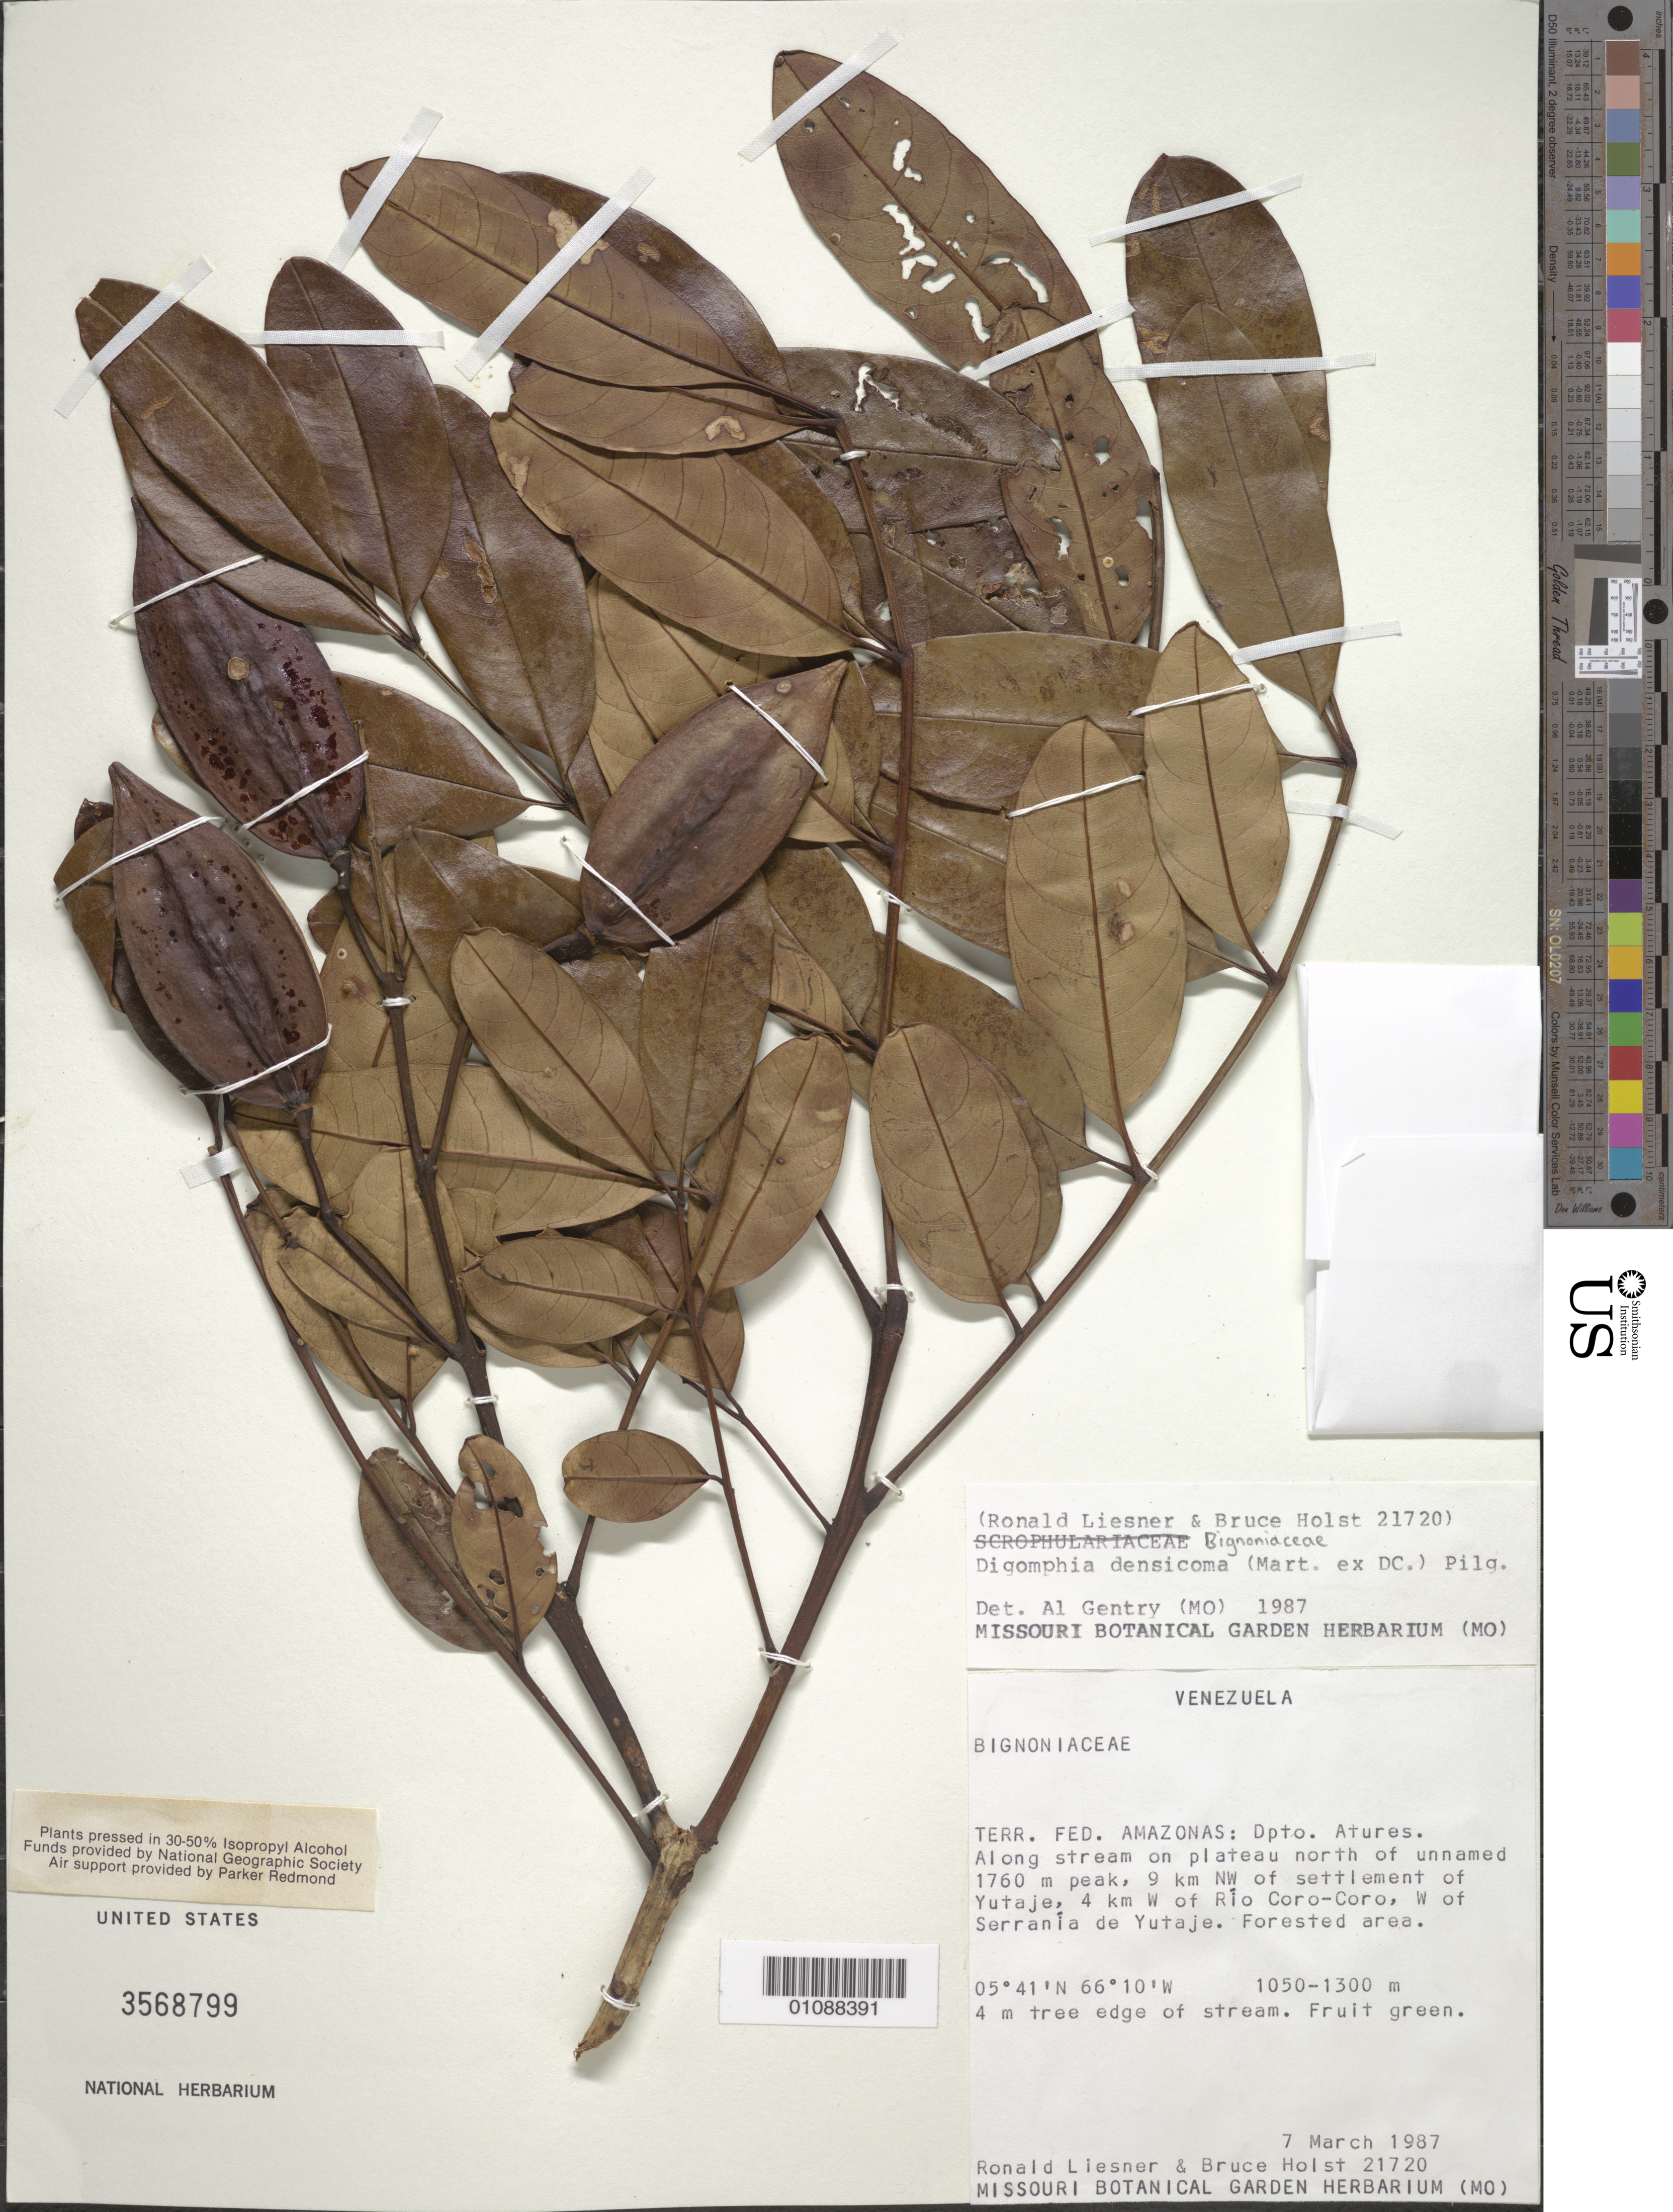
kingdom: Plantae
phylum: Tracheophyta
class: Magnoliopsida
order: Lamiales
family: Bignoniaceae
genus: Digomphia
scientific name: Digomphia densicoma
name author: (Mart. ex DC.) Pilg.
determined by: Gentry, A. H.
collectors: R. L. Liesner & B. Holst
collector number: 21720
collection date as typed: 7-Mar-87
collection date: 1987-03-07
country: Venezuela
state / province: Amazonas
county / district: Atures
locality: North of unnamed 1760m peak, 9 km NW of settlement of Yutaje, 4km W of Rio Coro-Coro, W of Serrania de Yutaje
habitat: Forested area. Edge of stream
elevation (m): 1050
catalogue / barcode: US 3568799